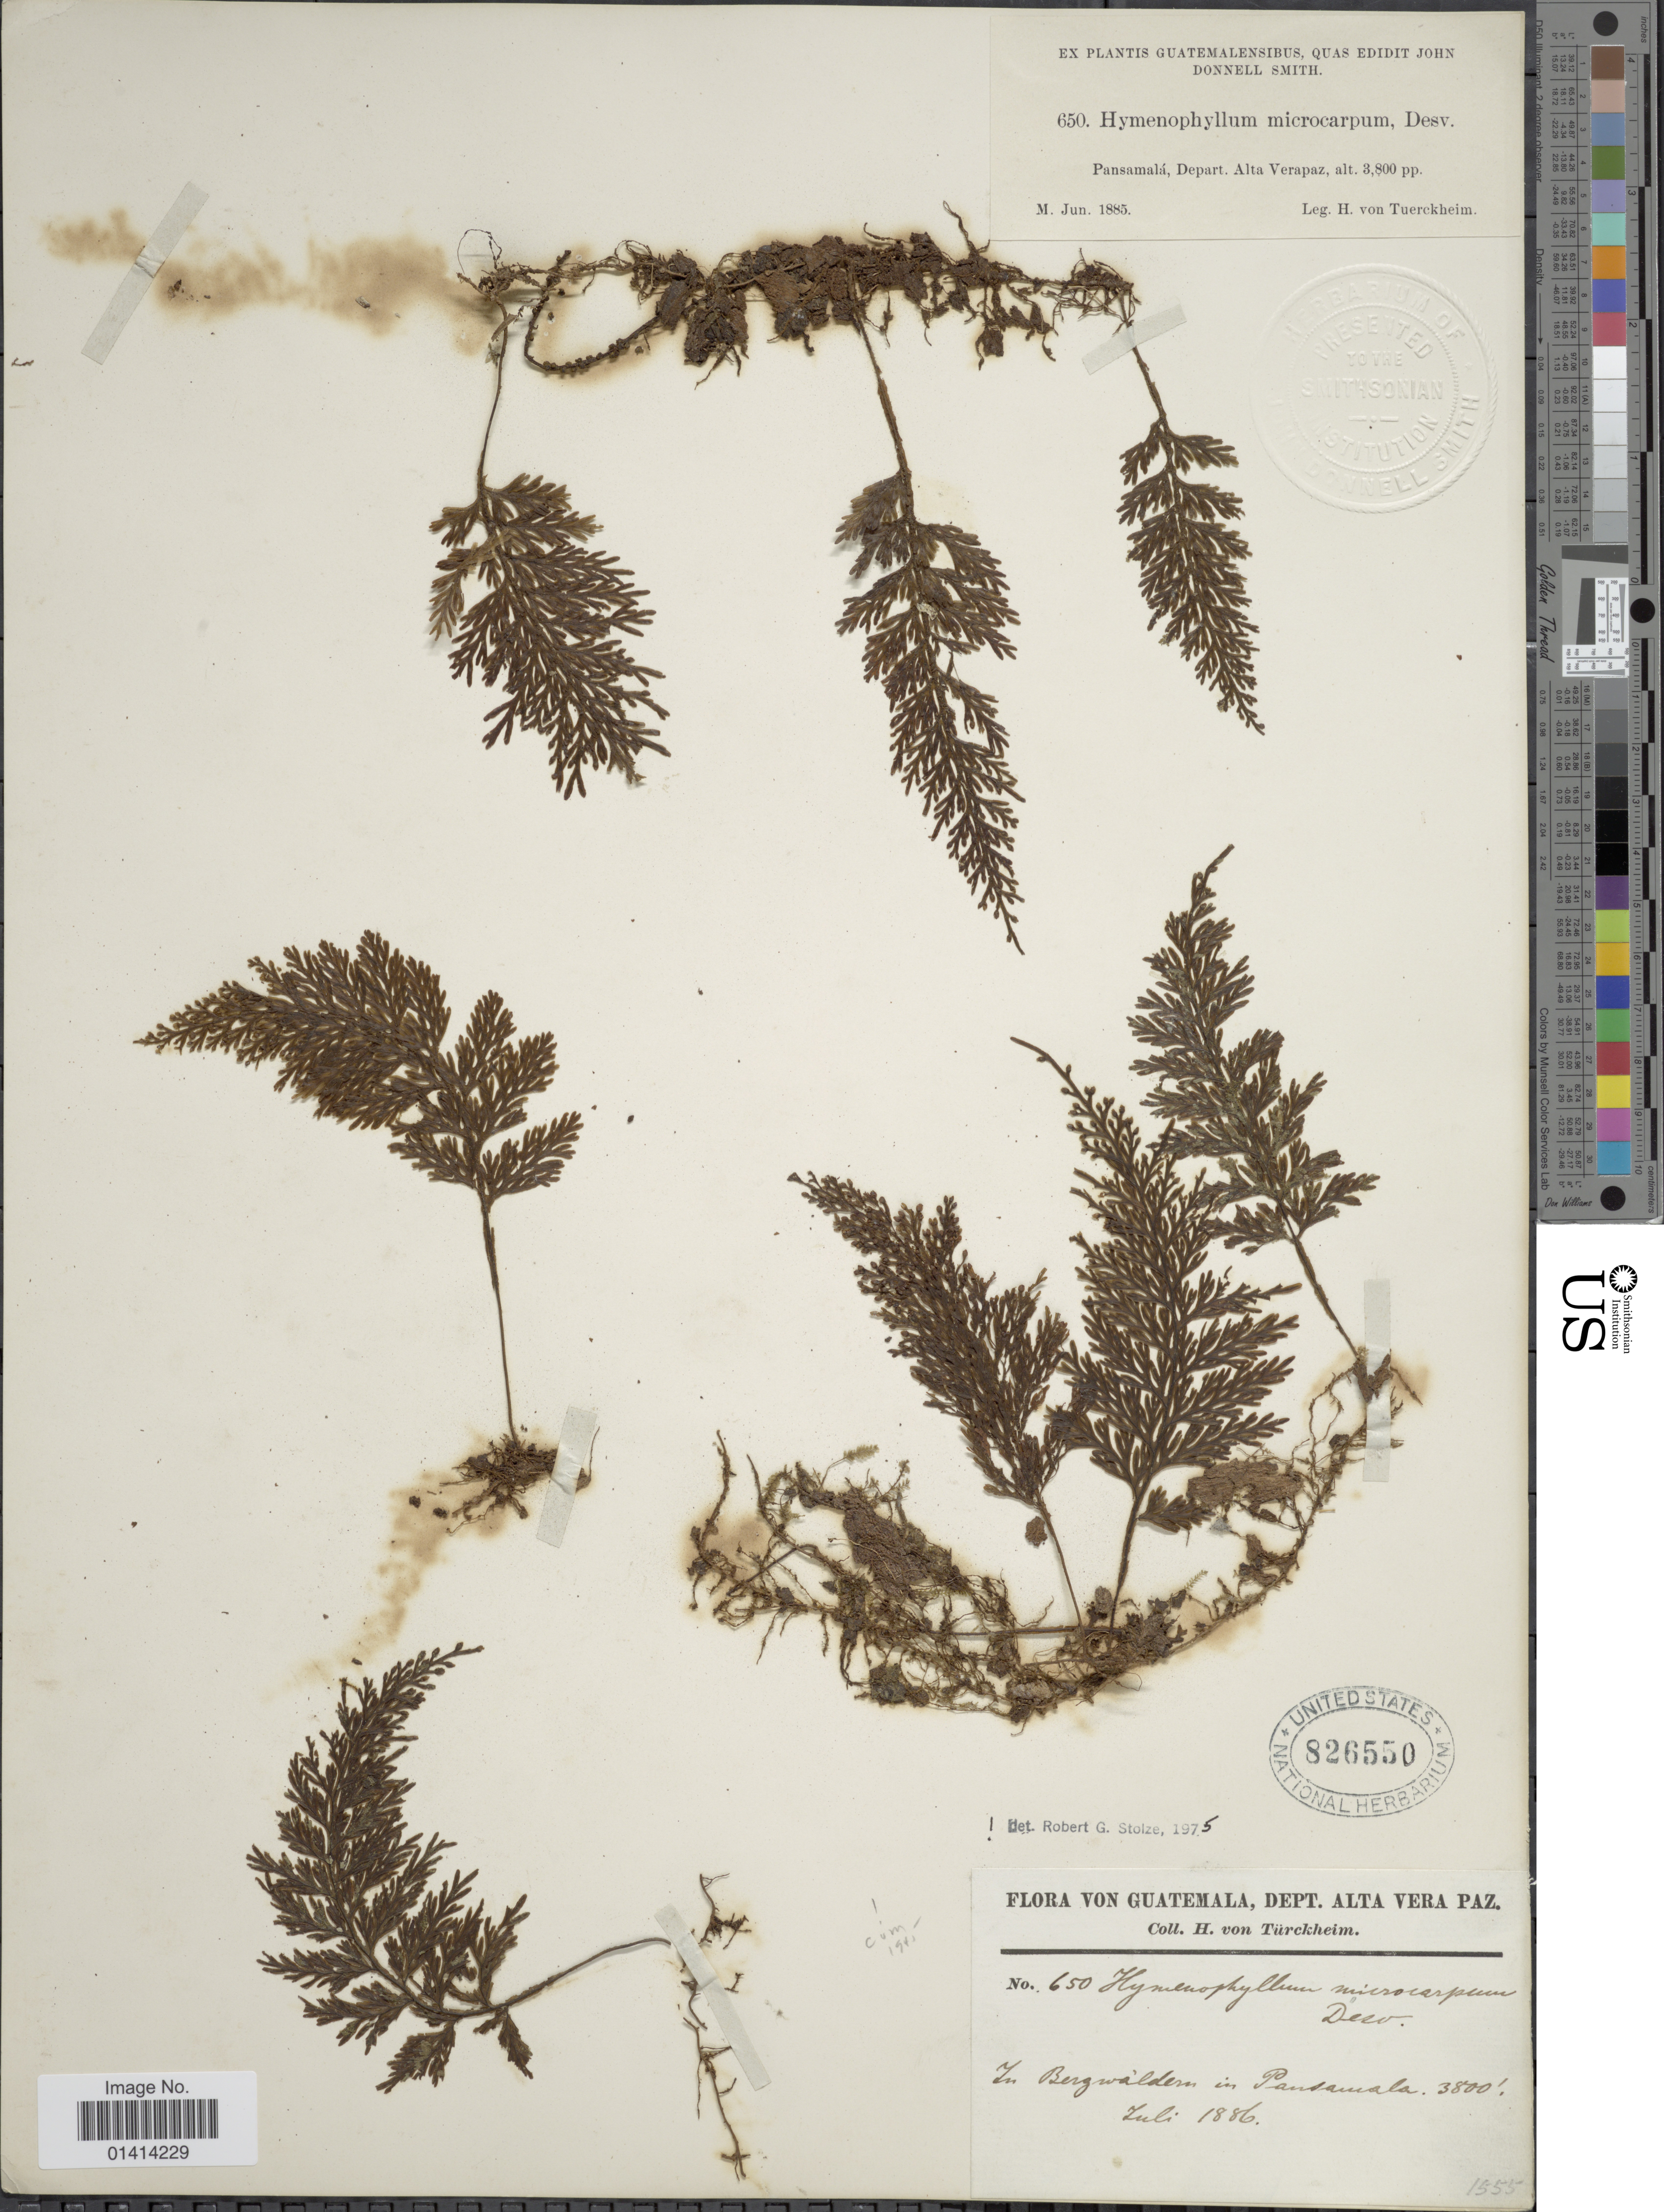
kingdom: Plantae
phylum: Tracheophyta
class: Polypodiopsida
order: Hymenophyllales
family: Hymenophyllaceae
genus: Hymenophyllum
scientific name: Hymenophyllum microcarpum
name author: (Desv.) Lellinger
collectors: H. von Türckheim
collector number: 650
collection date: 1885-06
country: Guatemala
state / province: Alta Verapaz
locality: Pansamalá, Depart Alta Verpaz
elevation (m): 1158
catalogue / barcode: US 826550